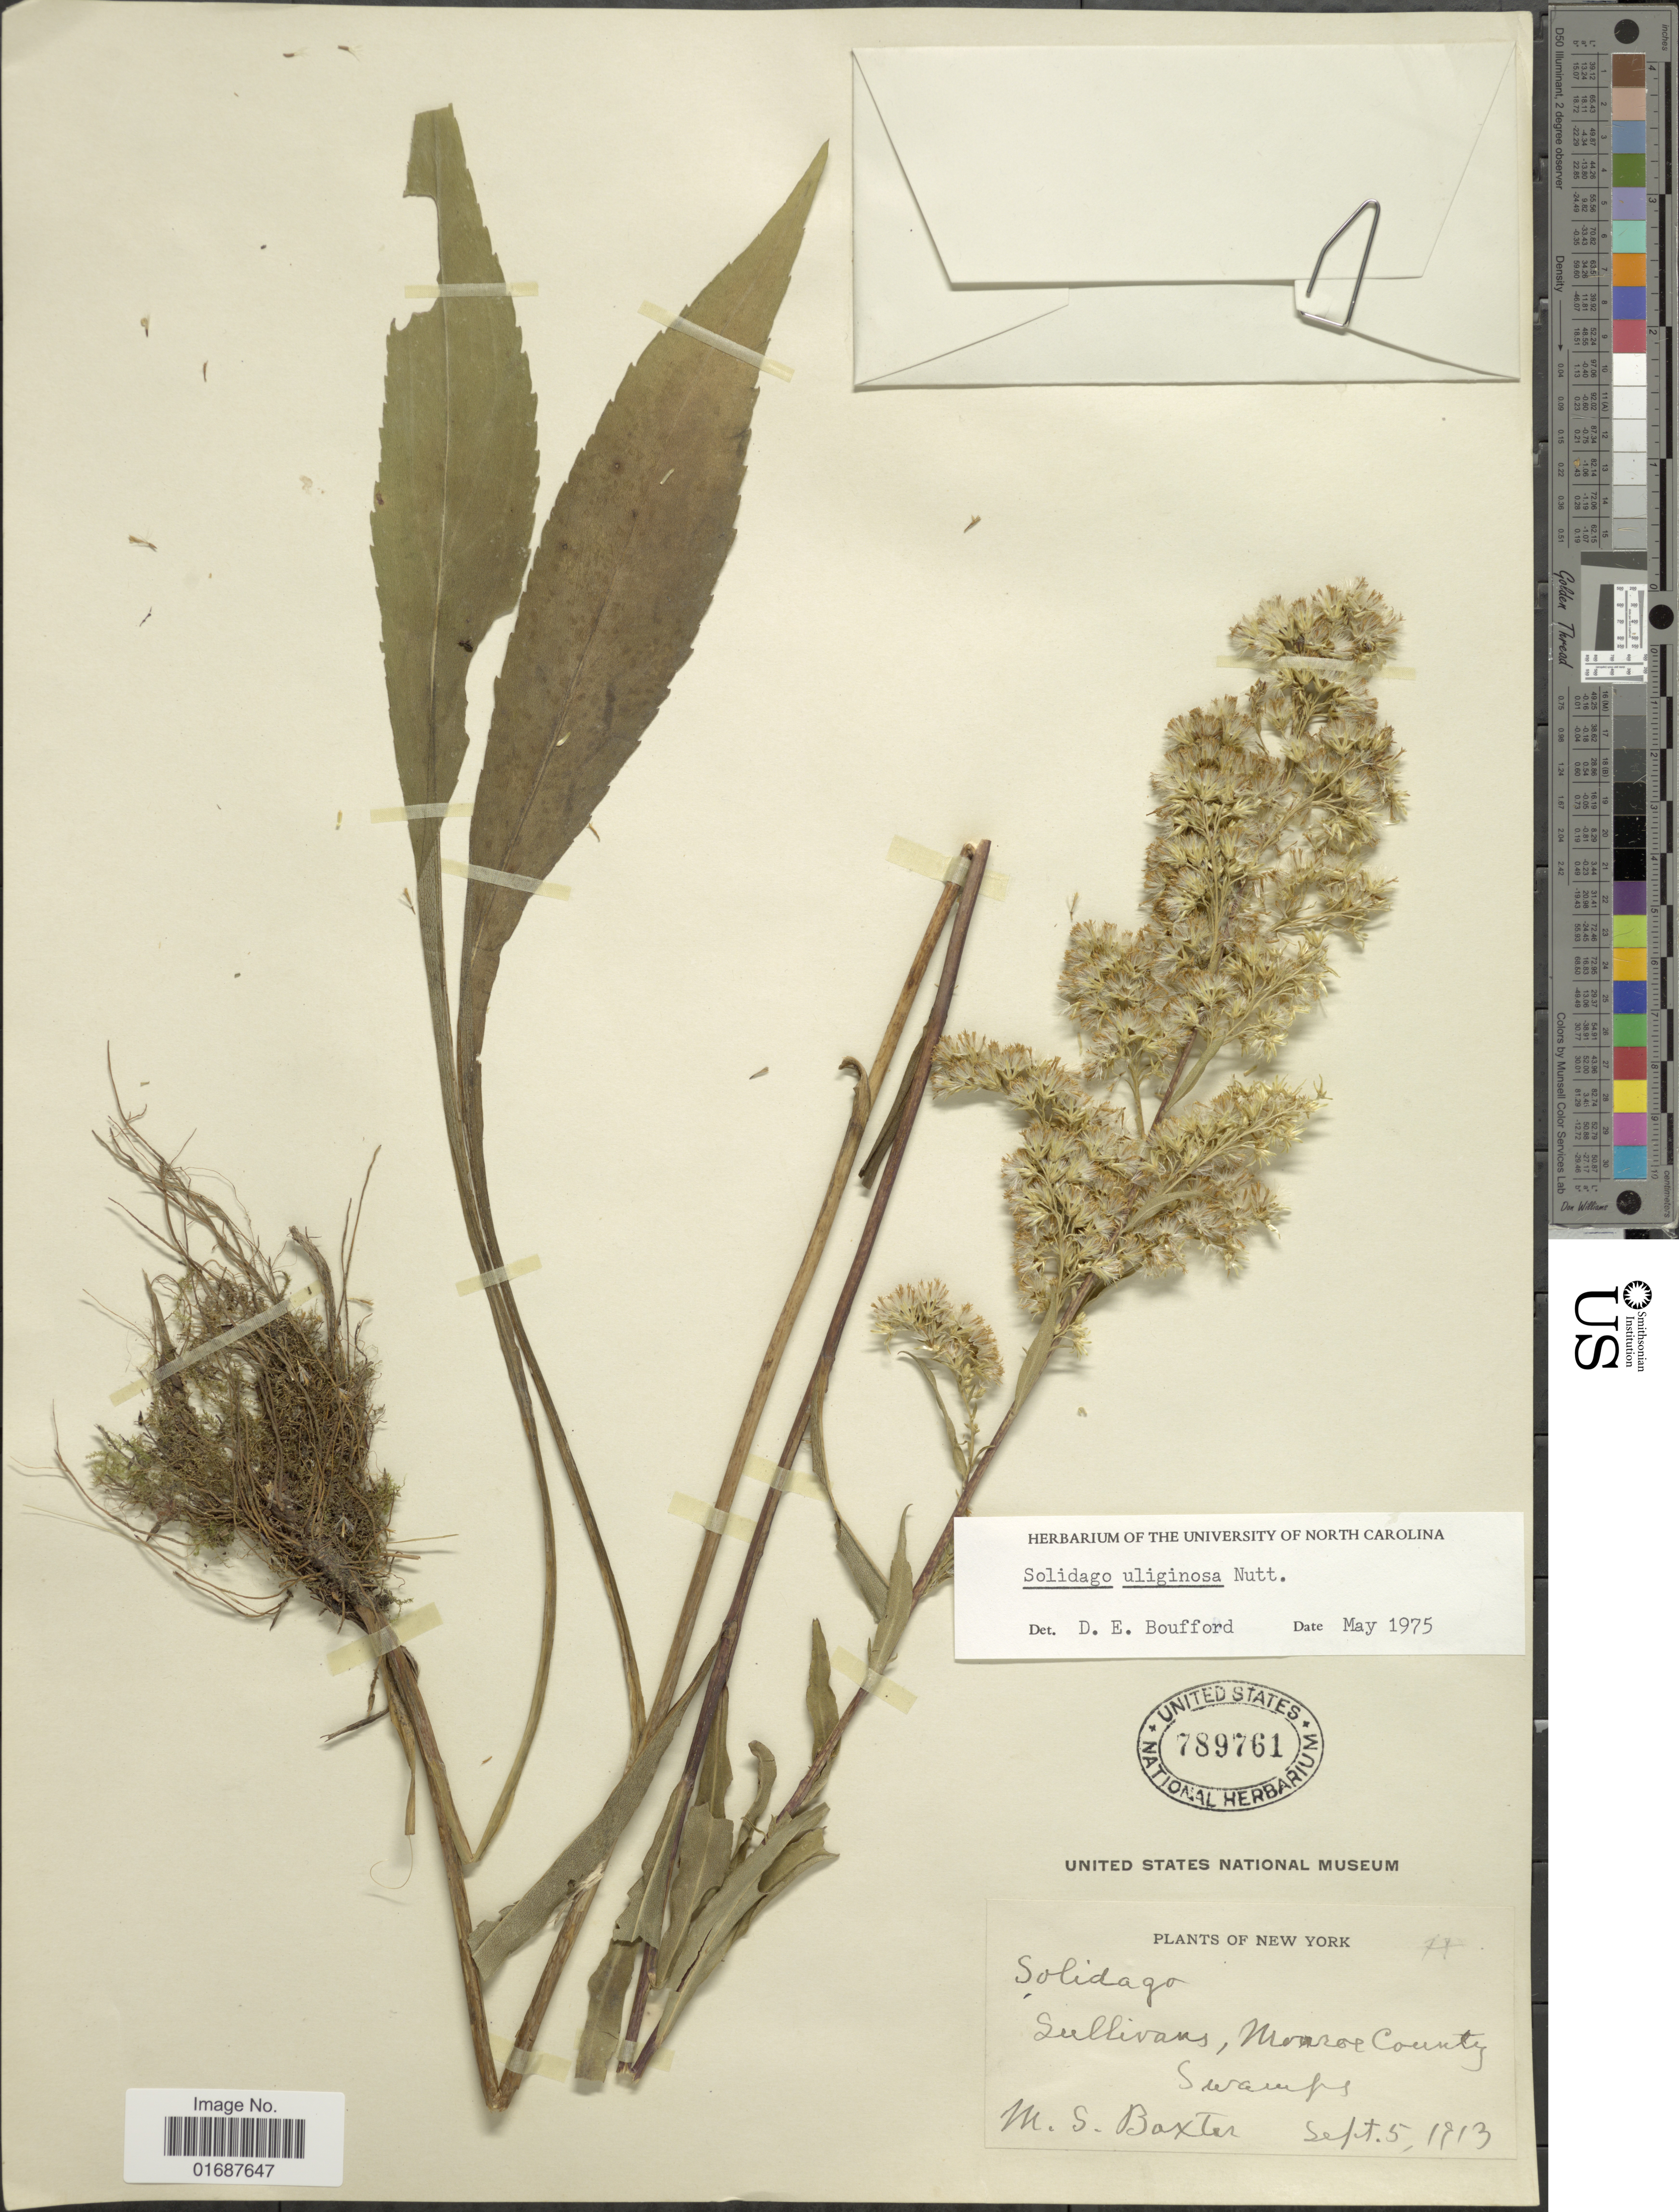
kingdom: Plantae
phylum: Tracheophyta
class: Magnoliopsida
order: Asterales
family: Asteraceae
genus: Solidago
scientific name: Solidago uliginosa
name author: Nutt.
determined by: Boufford, D. E.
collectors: M. Baxter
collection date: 1913-09-05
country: United States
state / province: New York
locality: Sullivans, Monroe County. Swamps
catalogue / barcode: US 789761